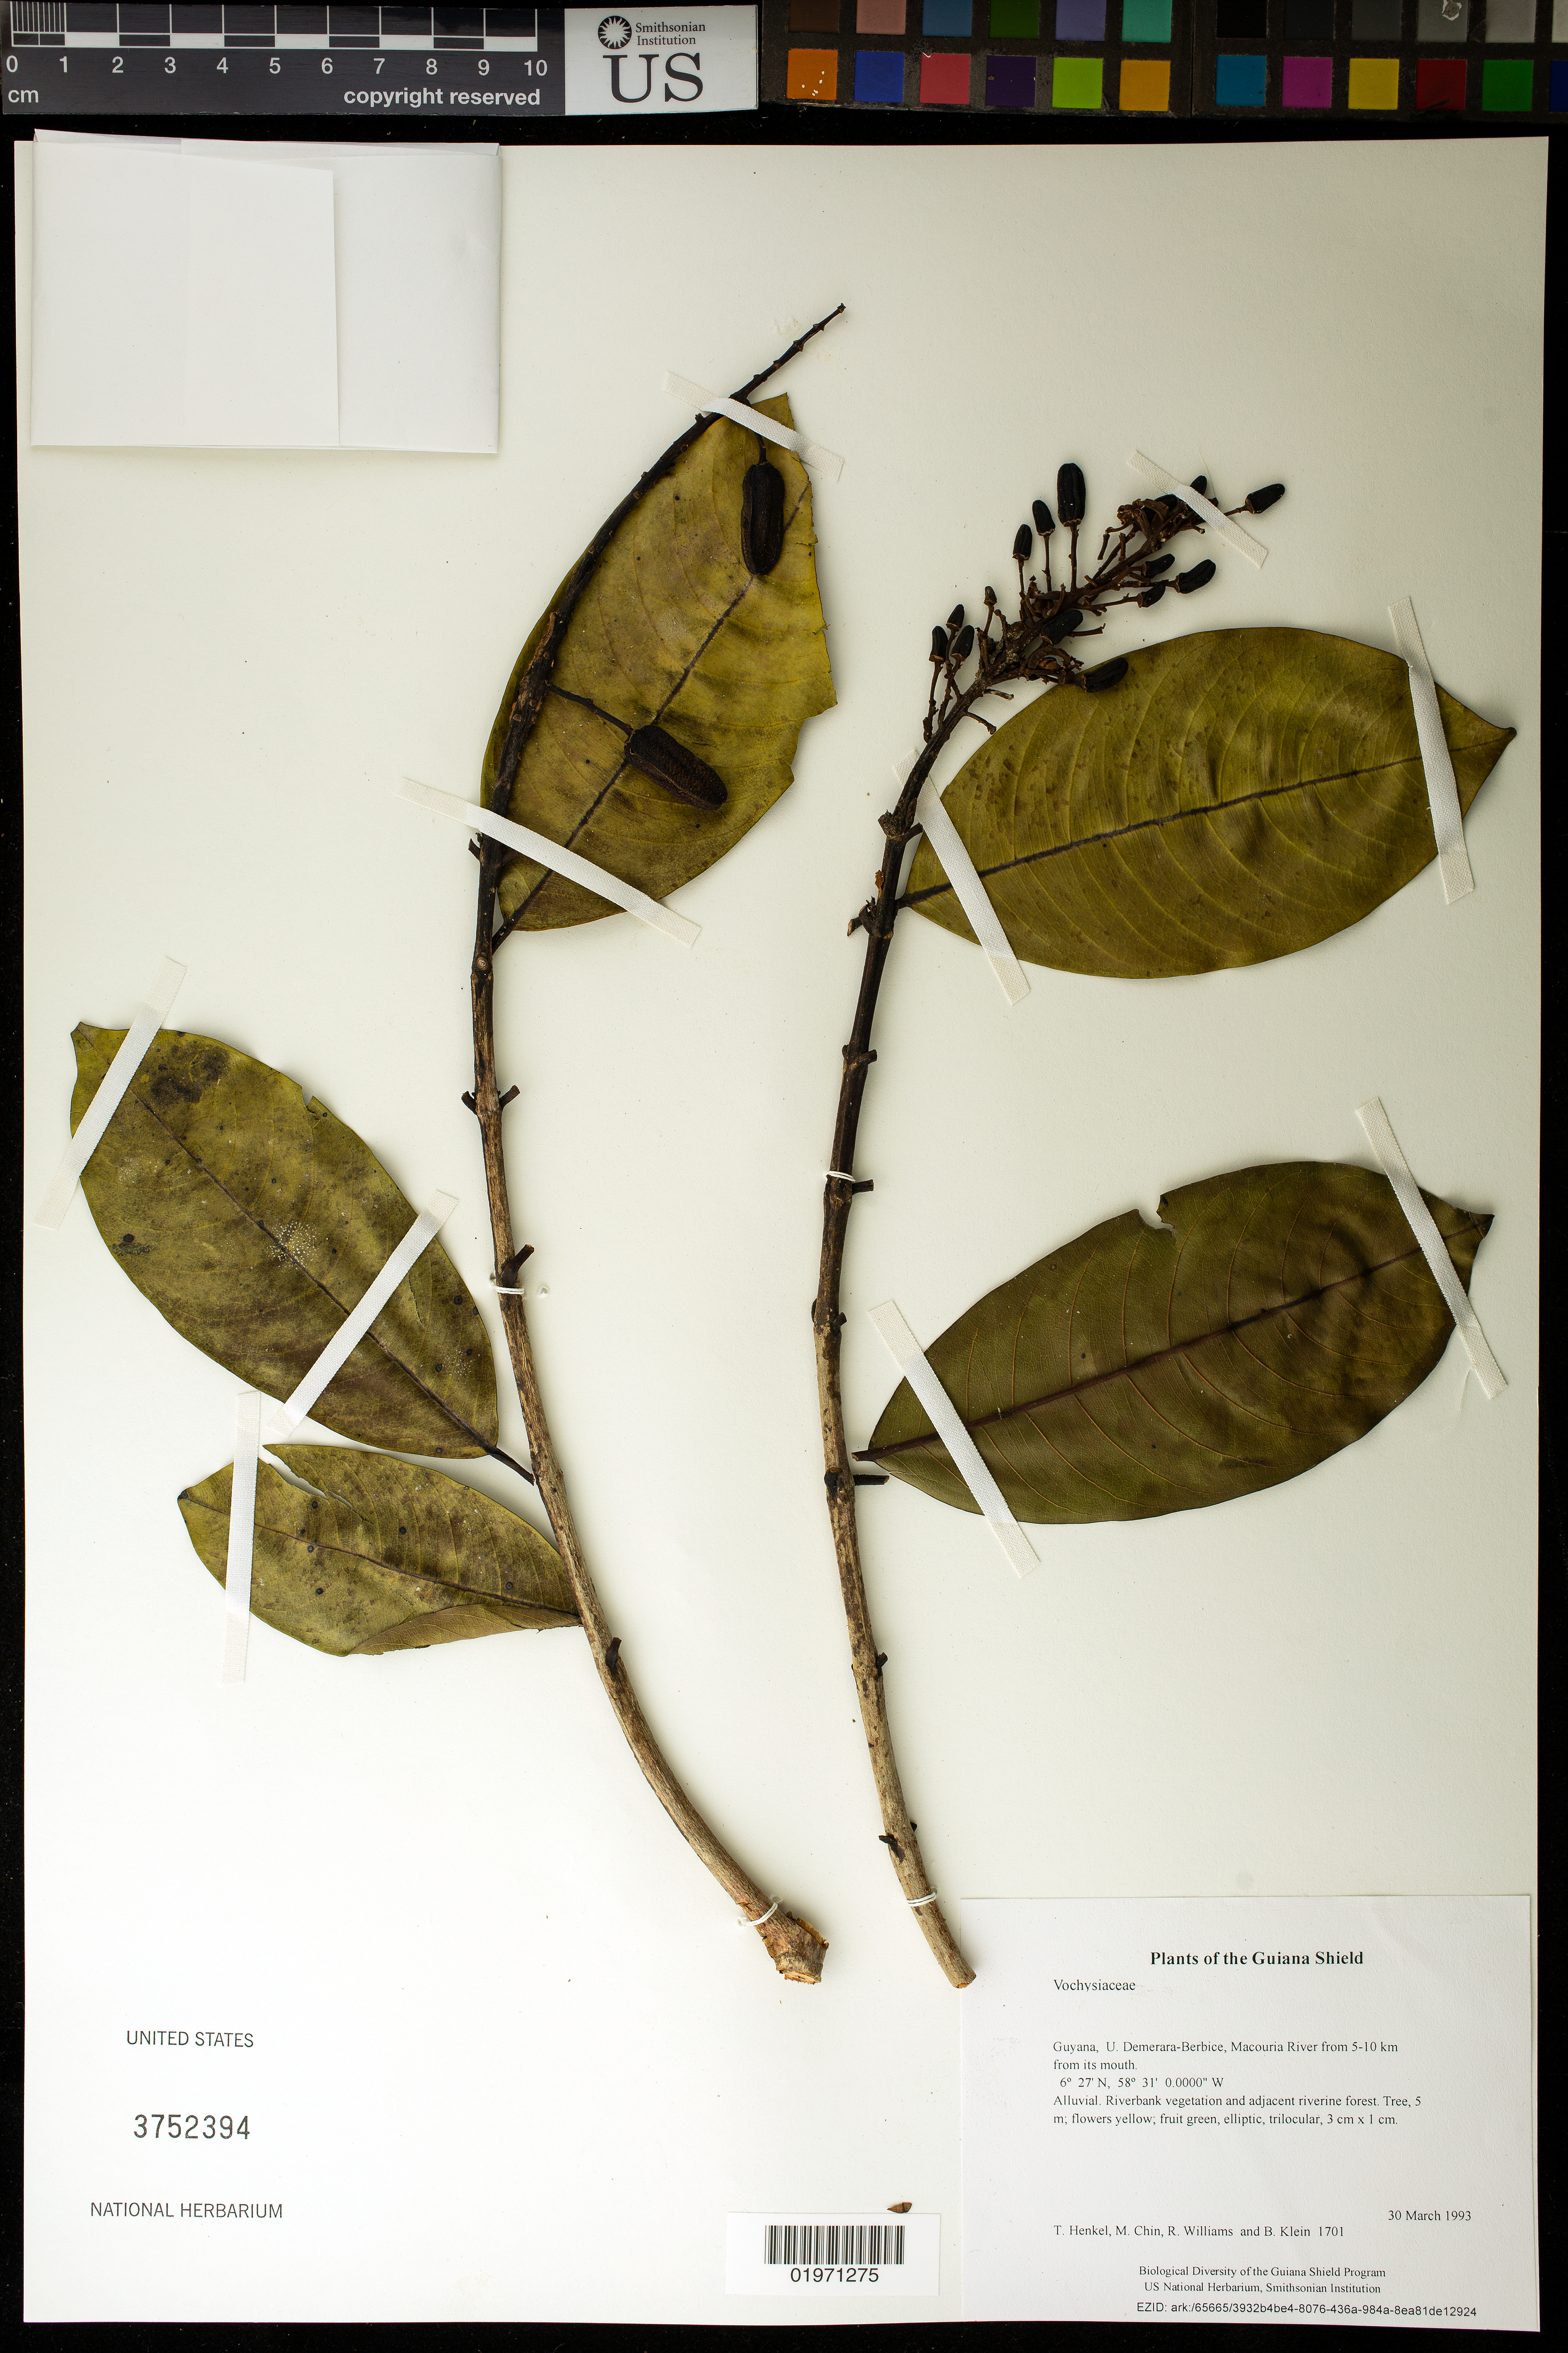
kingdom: Plantae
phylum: Tracheophyta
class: Magnoliopsida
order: Myrtales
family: Vochysiaceae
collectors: T. Henkel, M. Chin, R. Williams & B. Klein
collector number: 1701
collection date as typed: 30 March 1993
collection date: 1993-03-30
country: Guyana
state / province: U. Demerara-Berbice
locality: Macouria River from 5-10 km from its mouth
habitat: Alluvial. Riverbank vegetation and adjacent riverine forest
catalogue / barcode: US 3752394